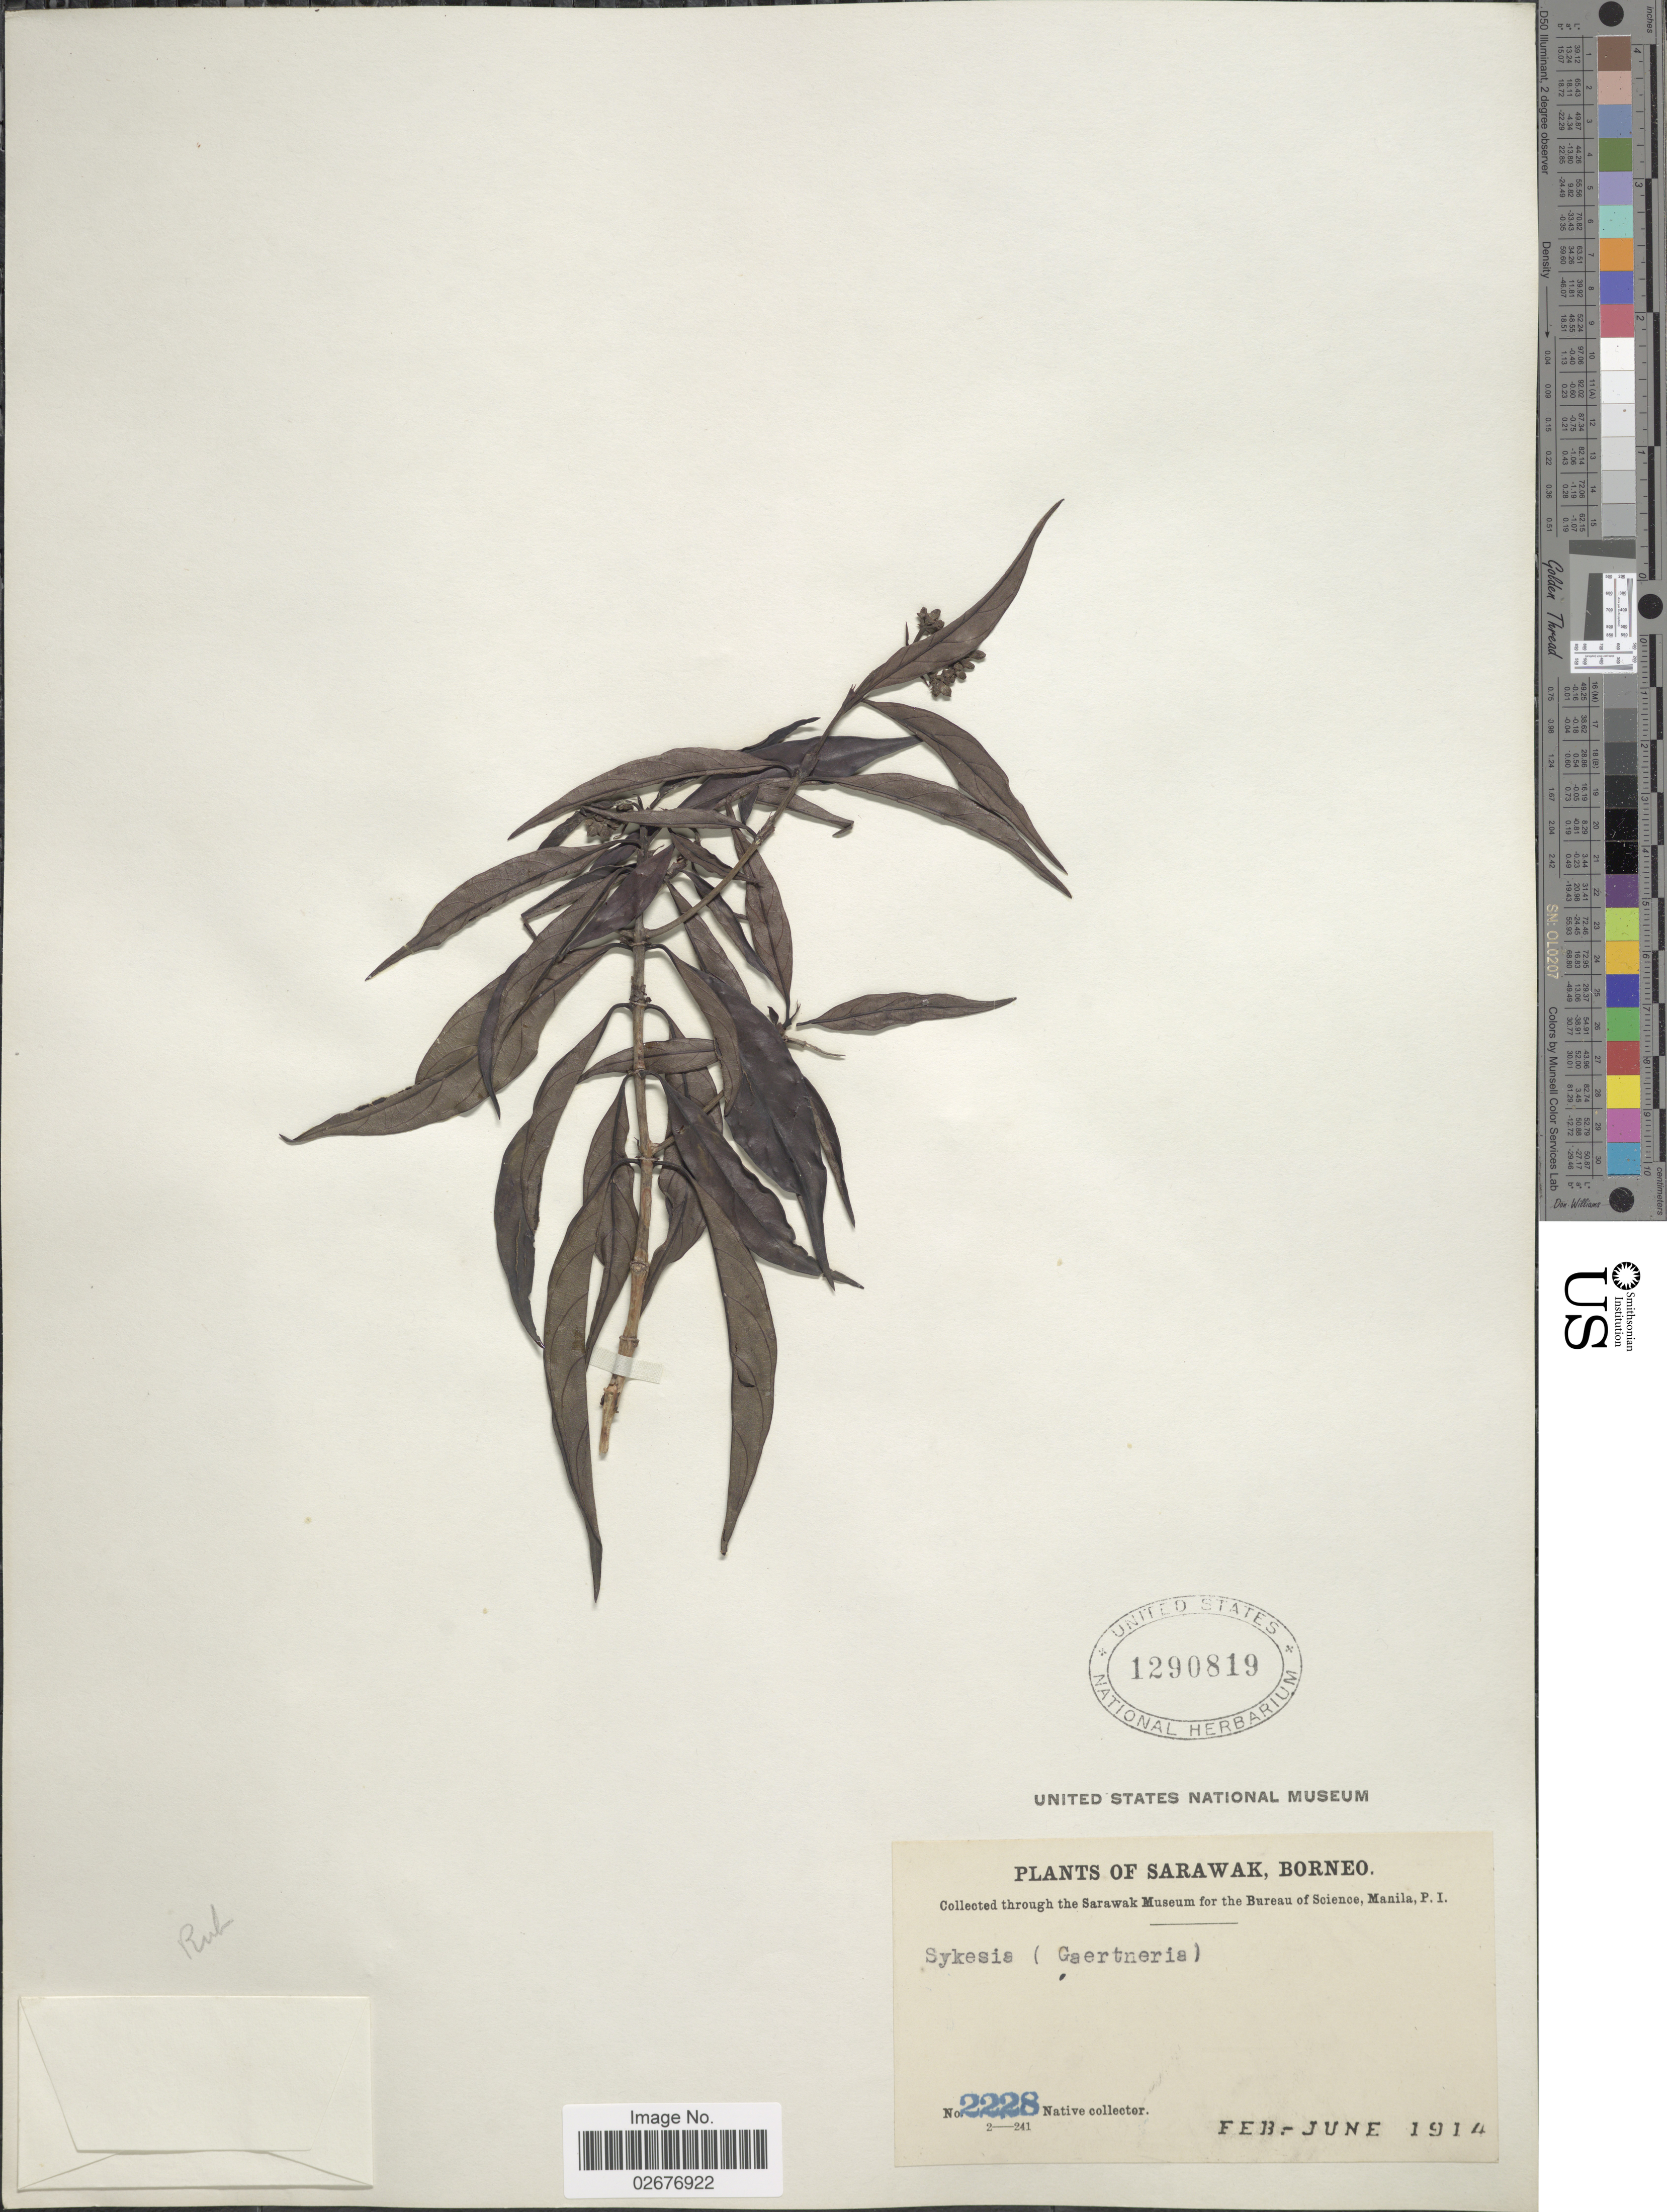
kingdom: Plantae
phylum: Tracheophyta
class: Magnoliopsida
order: Gentianales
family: Rubiaceae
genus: Sykesia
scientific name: Sykesia sp.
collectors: Native collector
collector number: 2228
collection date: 1914-02/1914-06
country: Malaysia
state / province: Sarawak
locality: Borneo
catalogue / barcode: US 1290819